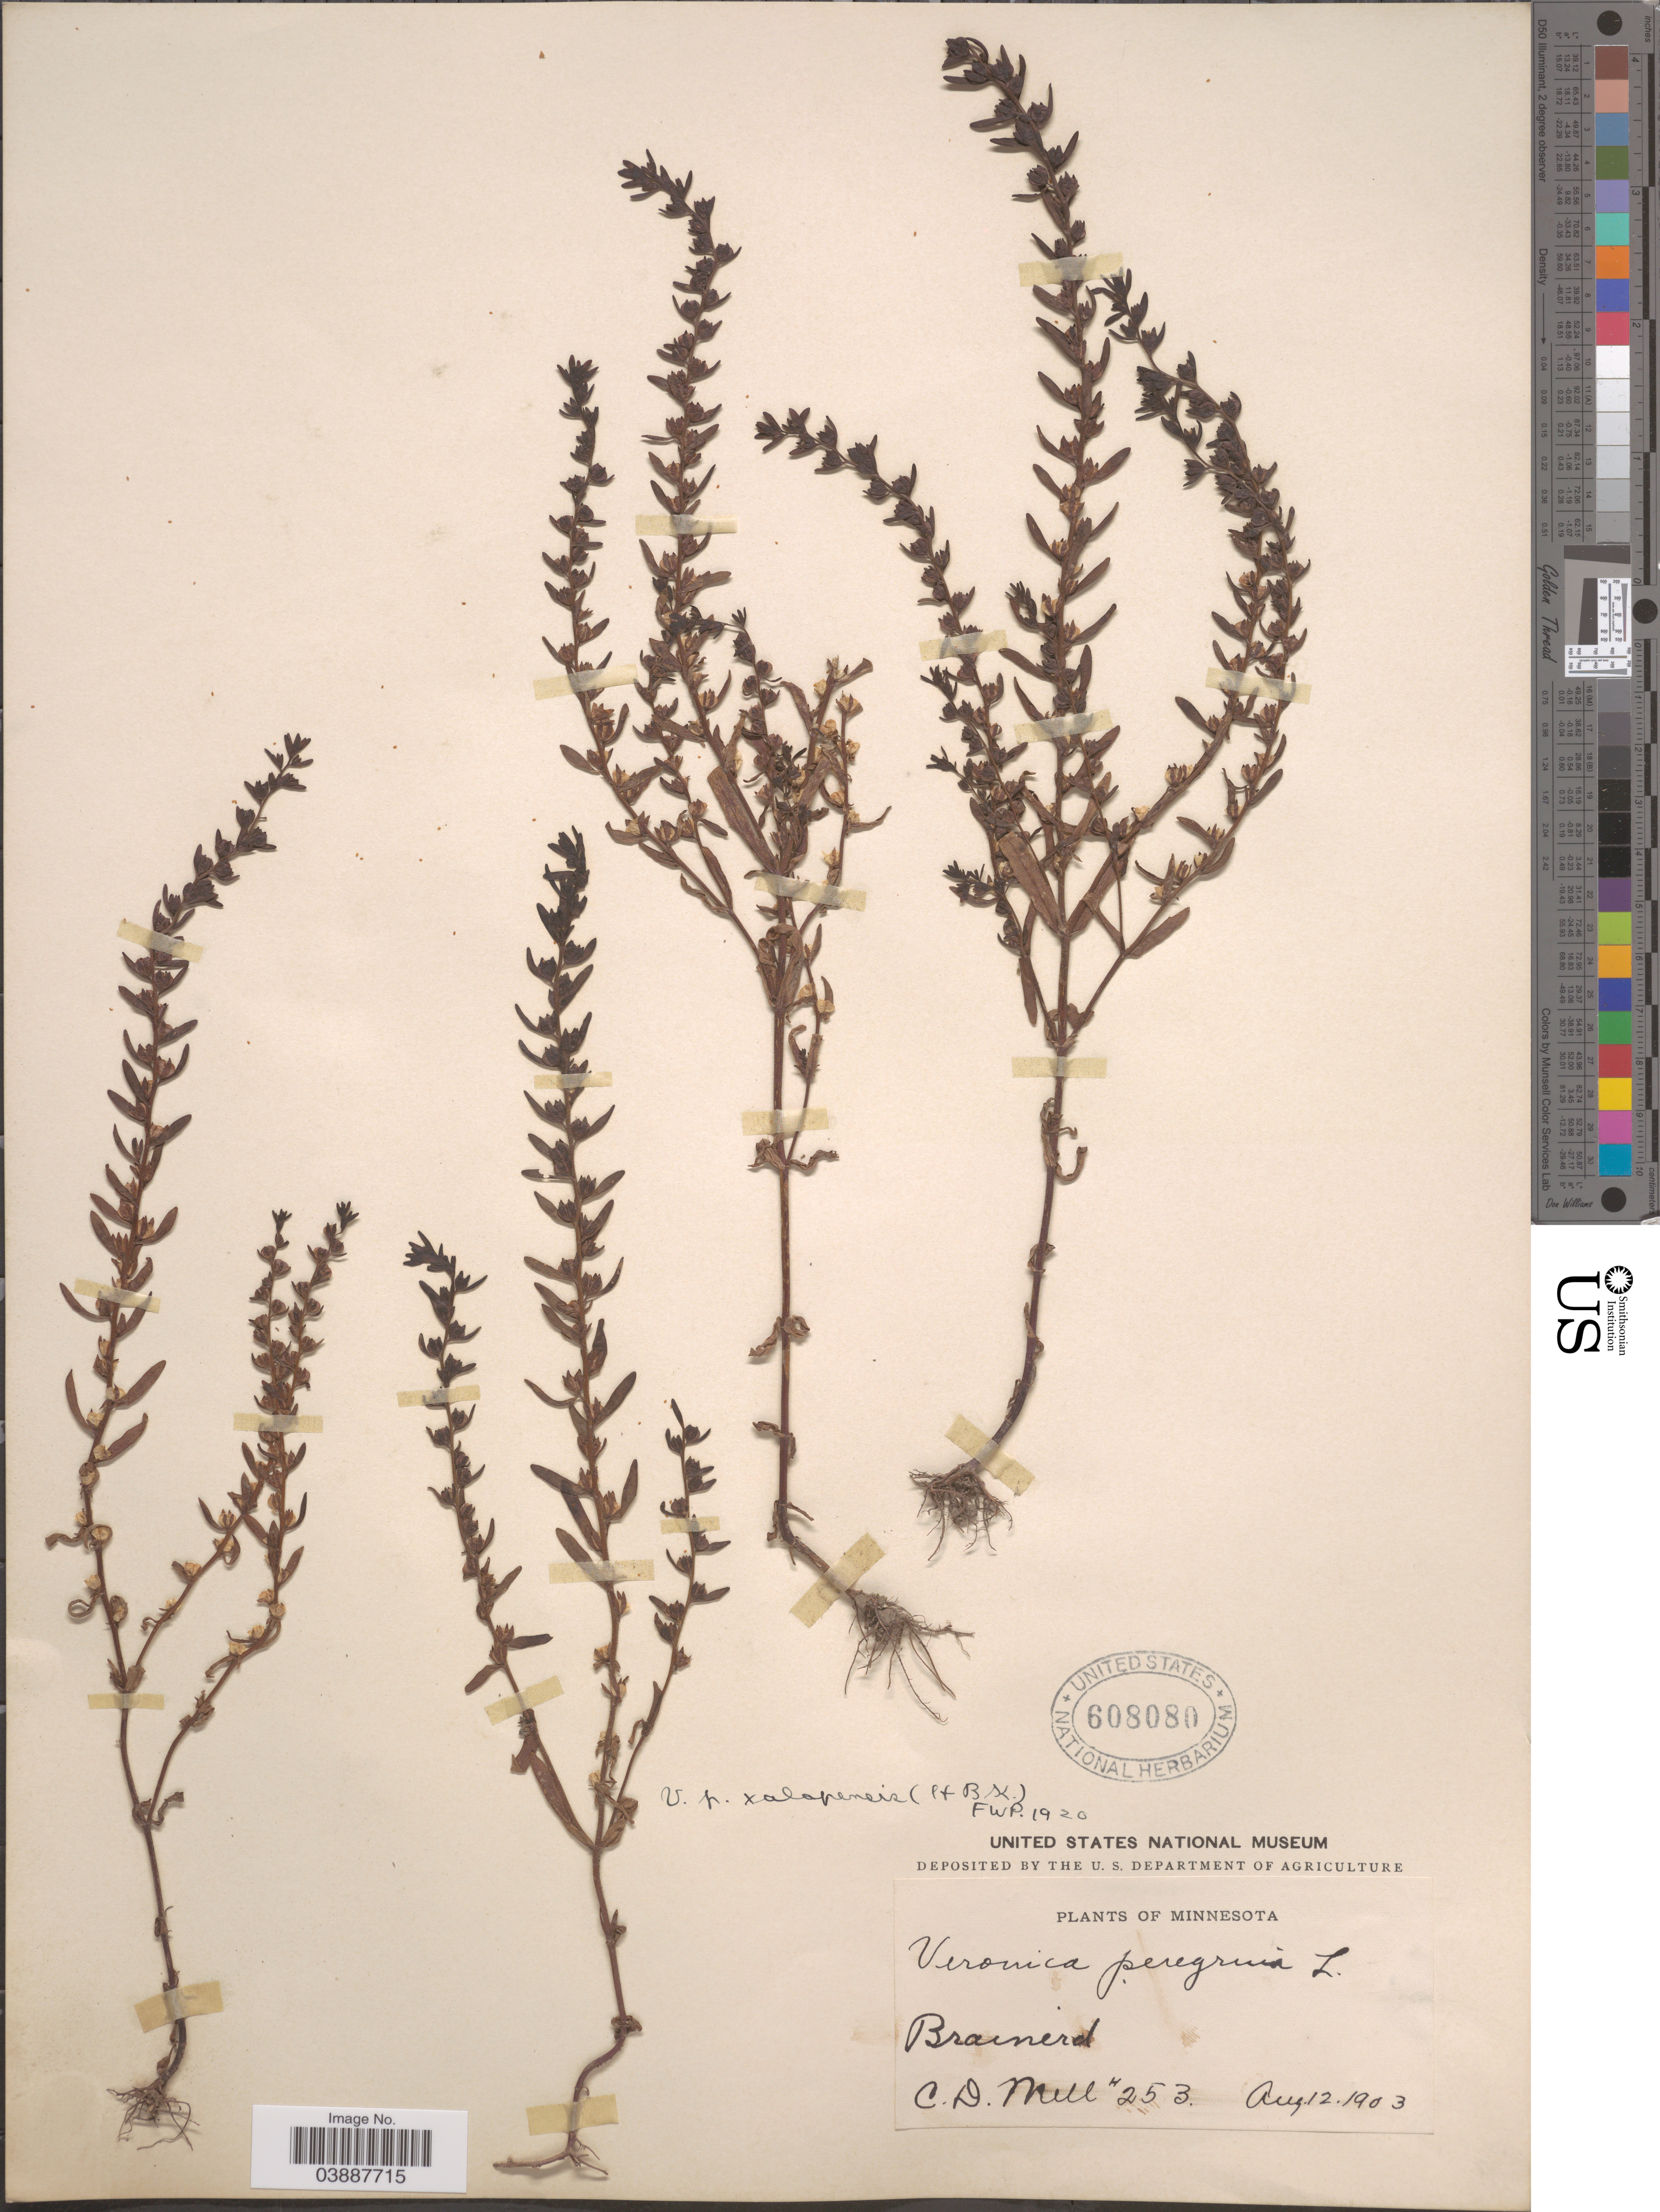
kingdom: Plantae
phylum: Tracheophyta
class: Magnoliopsida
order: Lamiales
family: Plantaginaceae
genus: Veronica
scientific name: Veronica peregrina var. xalapensis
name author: Kunth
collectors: C. D. Mell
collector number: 253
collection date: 1903-08-12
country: United States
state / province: Minnesota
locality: Brainerd.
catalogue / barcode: US 608080